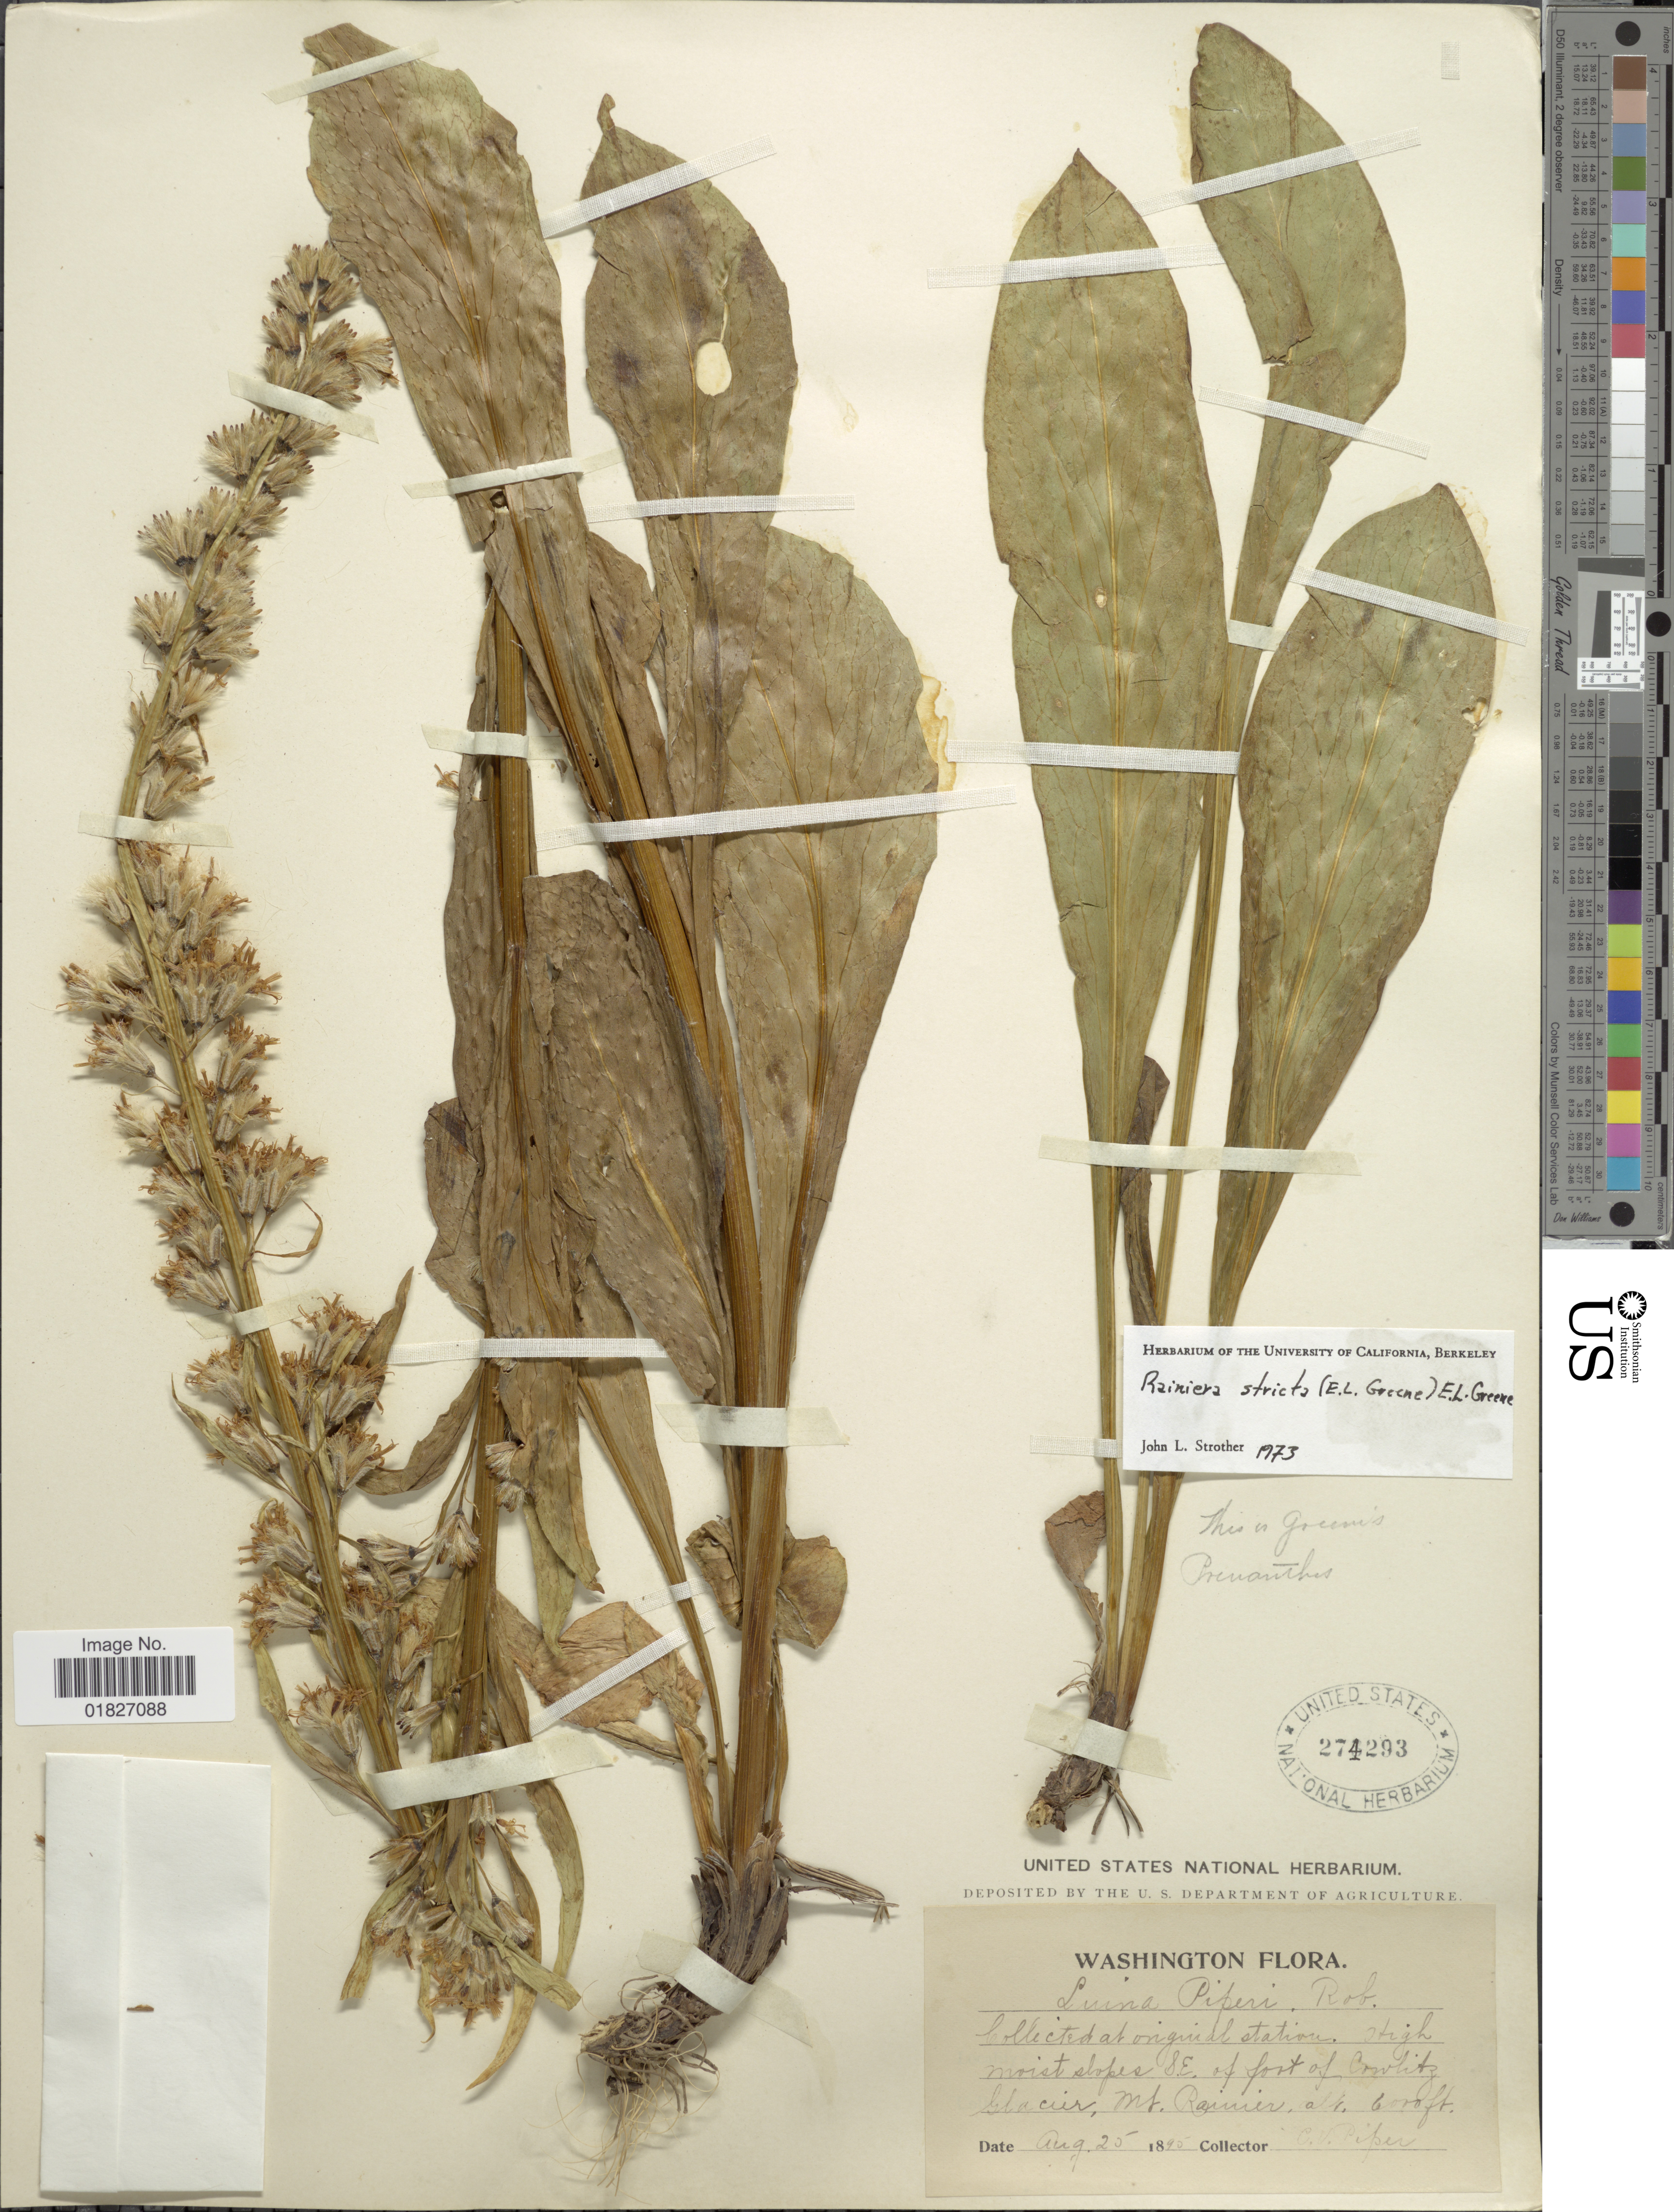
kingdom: Plantae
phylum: Tracheophyta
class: Magnoliopsida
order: Asterales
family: Asteraceae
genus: Prenanthes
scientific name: Prenanthes stricta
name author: Greene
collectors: C. V. Piper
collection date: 1895-08-25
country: United States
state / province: Washington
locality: S. E. of Fort of Cowlitz Glacier, Mt. Rainier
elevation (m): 1829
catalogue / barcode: US 274293